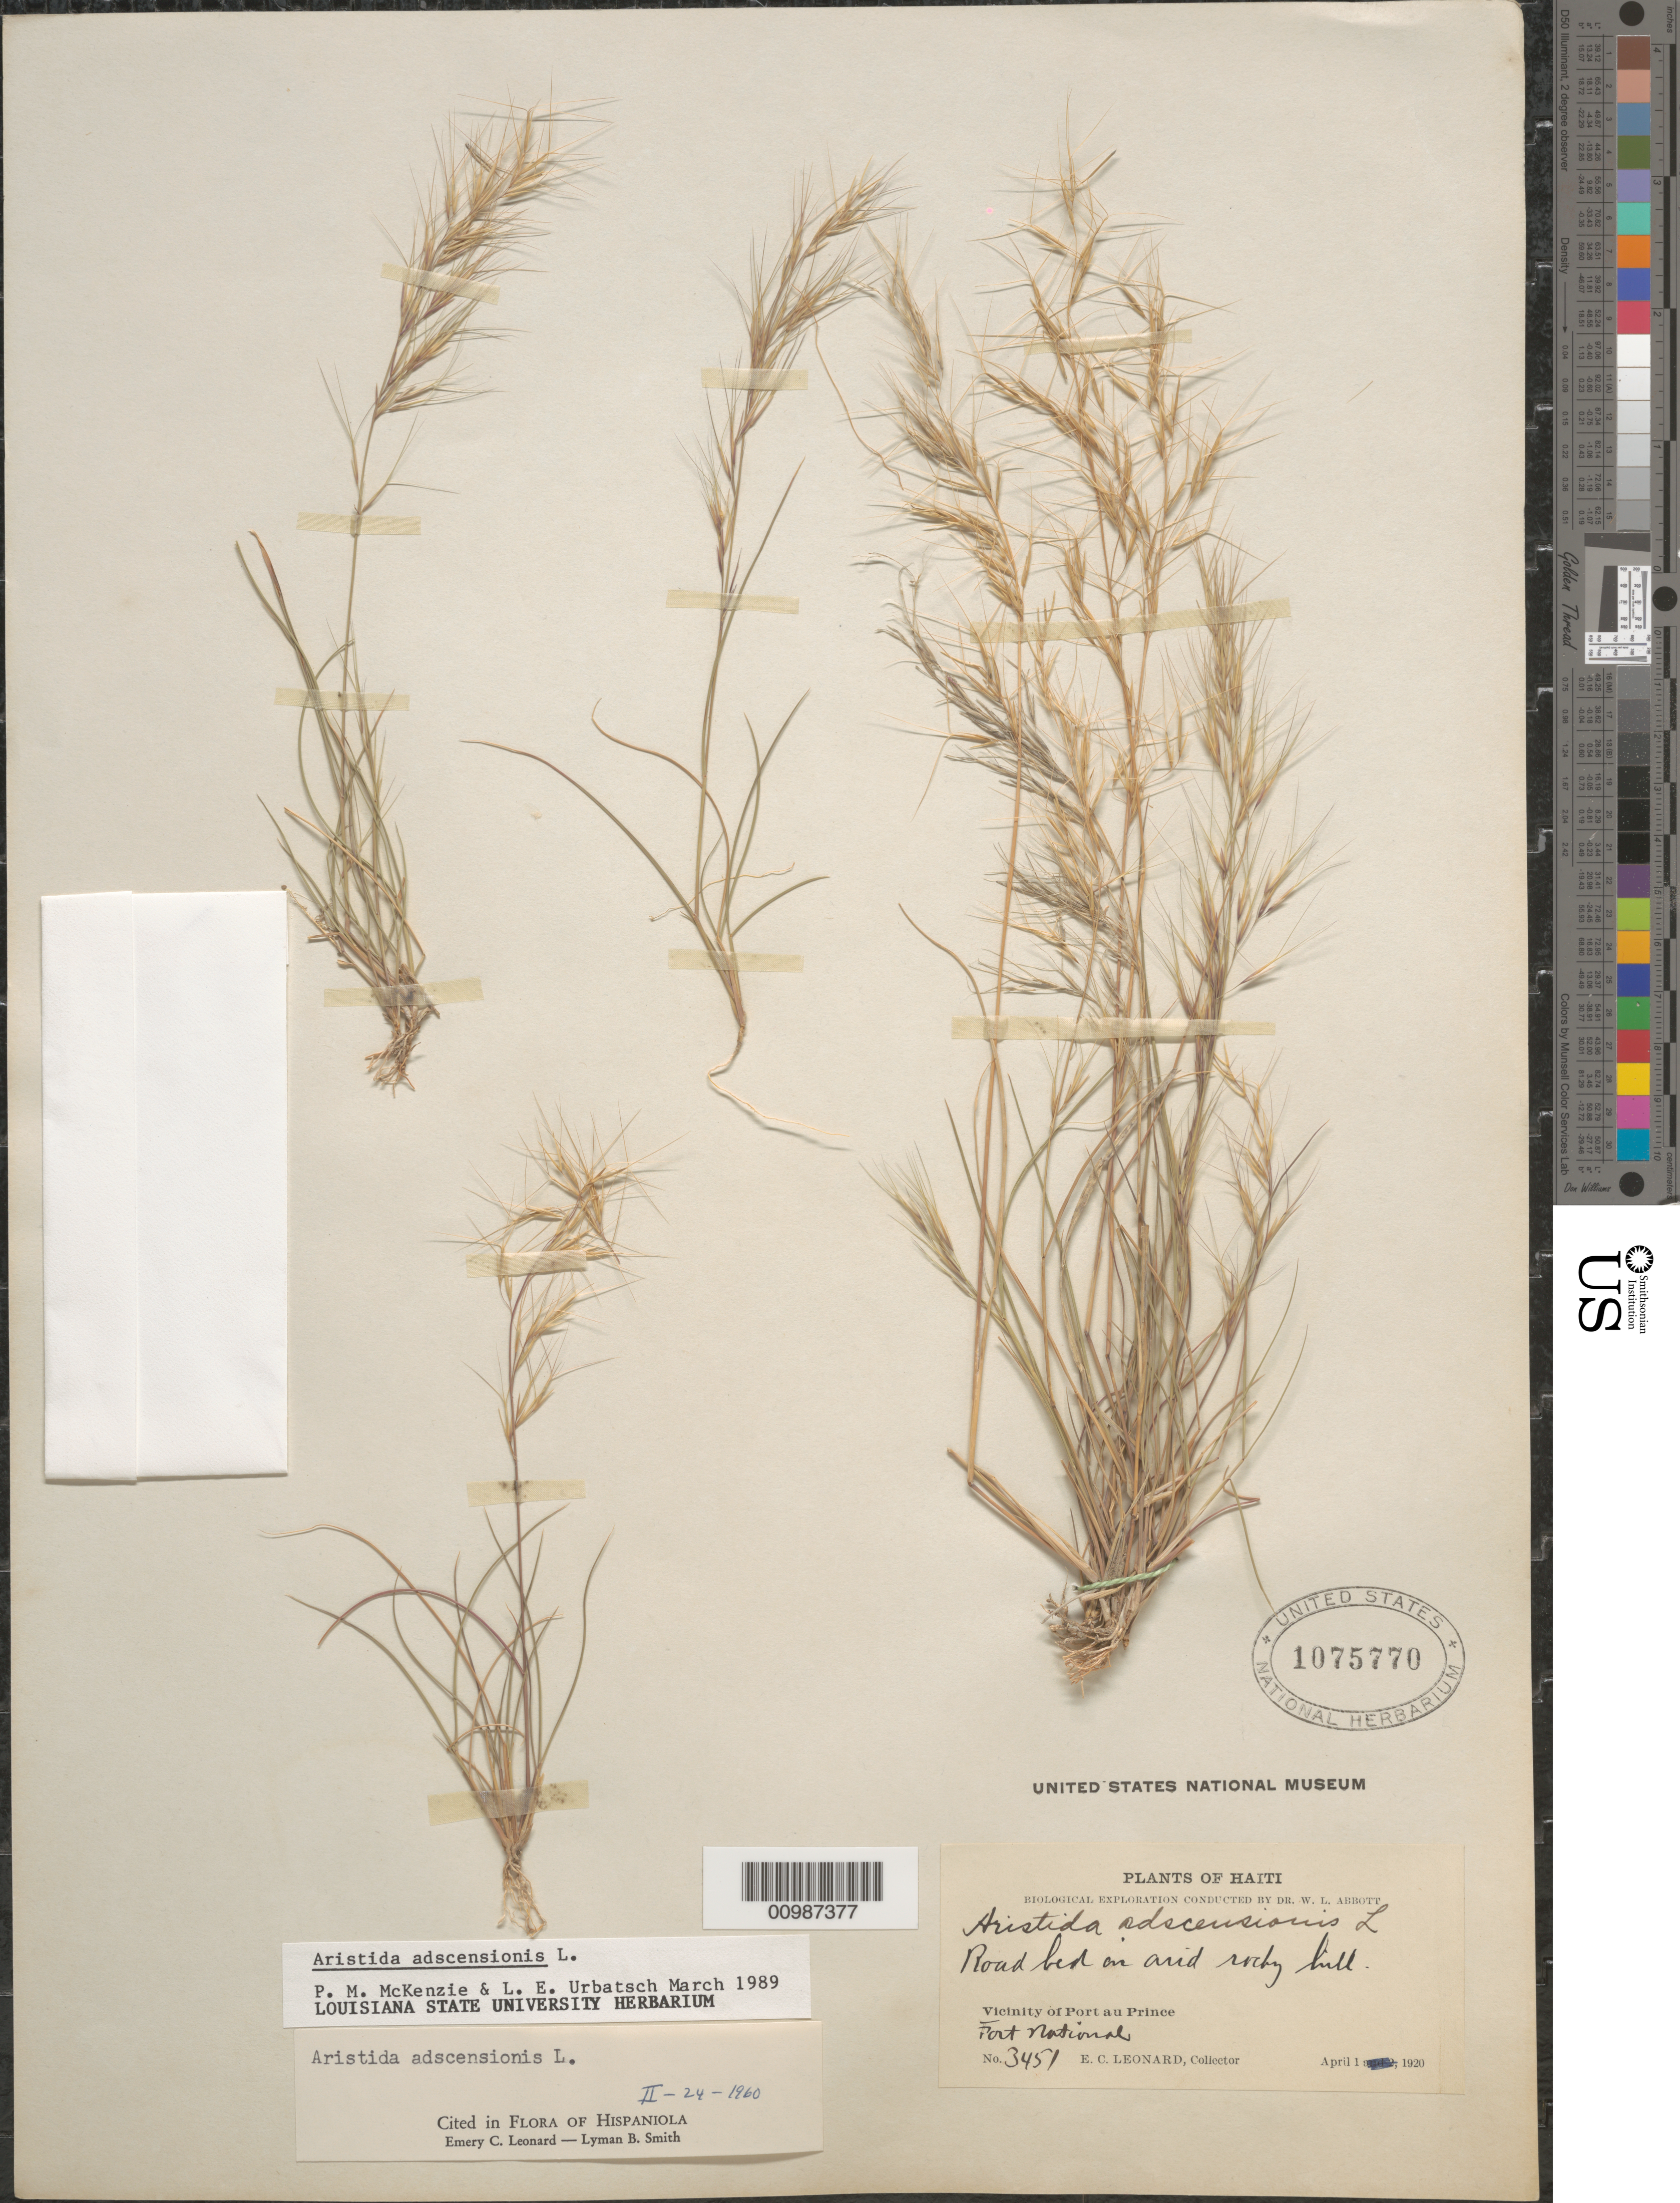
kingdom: Plantae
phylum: Tracheophyta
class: Liliopsida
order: Poales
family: Poaceae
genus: Aristida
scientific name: Aristida adscensionis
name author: L.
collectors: E. C. Leonard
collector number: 3451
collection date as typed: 01 Apr 1920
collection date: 1920-04-01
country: Haiti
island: Hispaniola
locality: Fort National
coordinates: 0 N, 0 E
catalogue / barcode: US 1075770